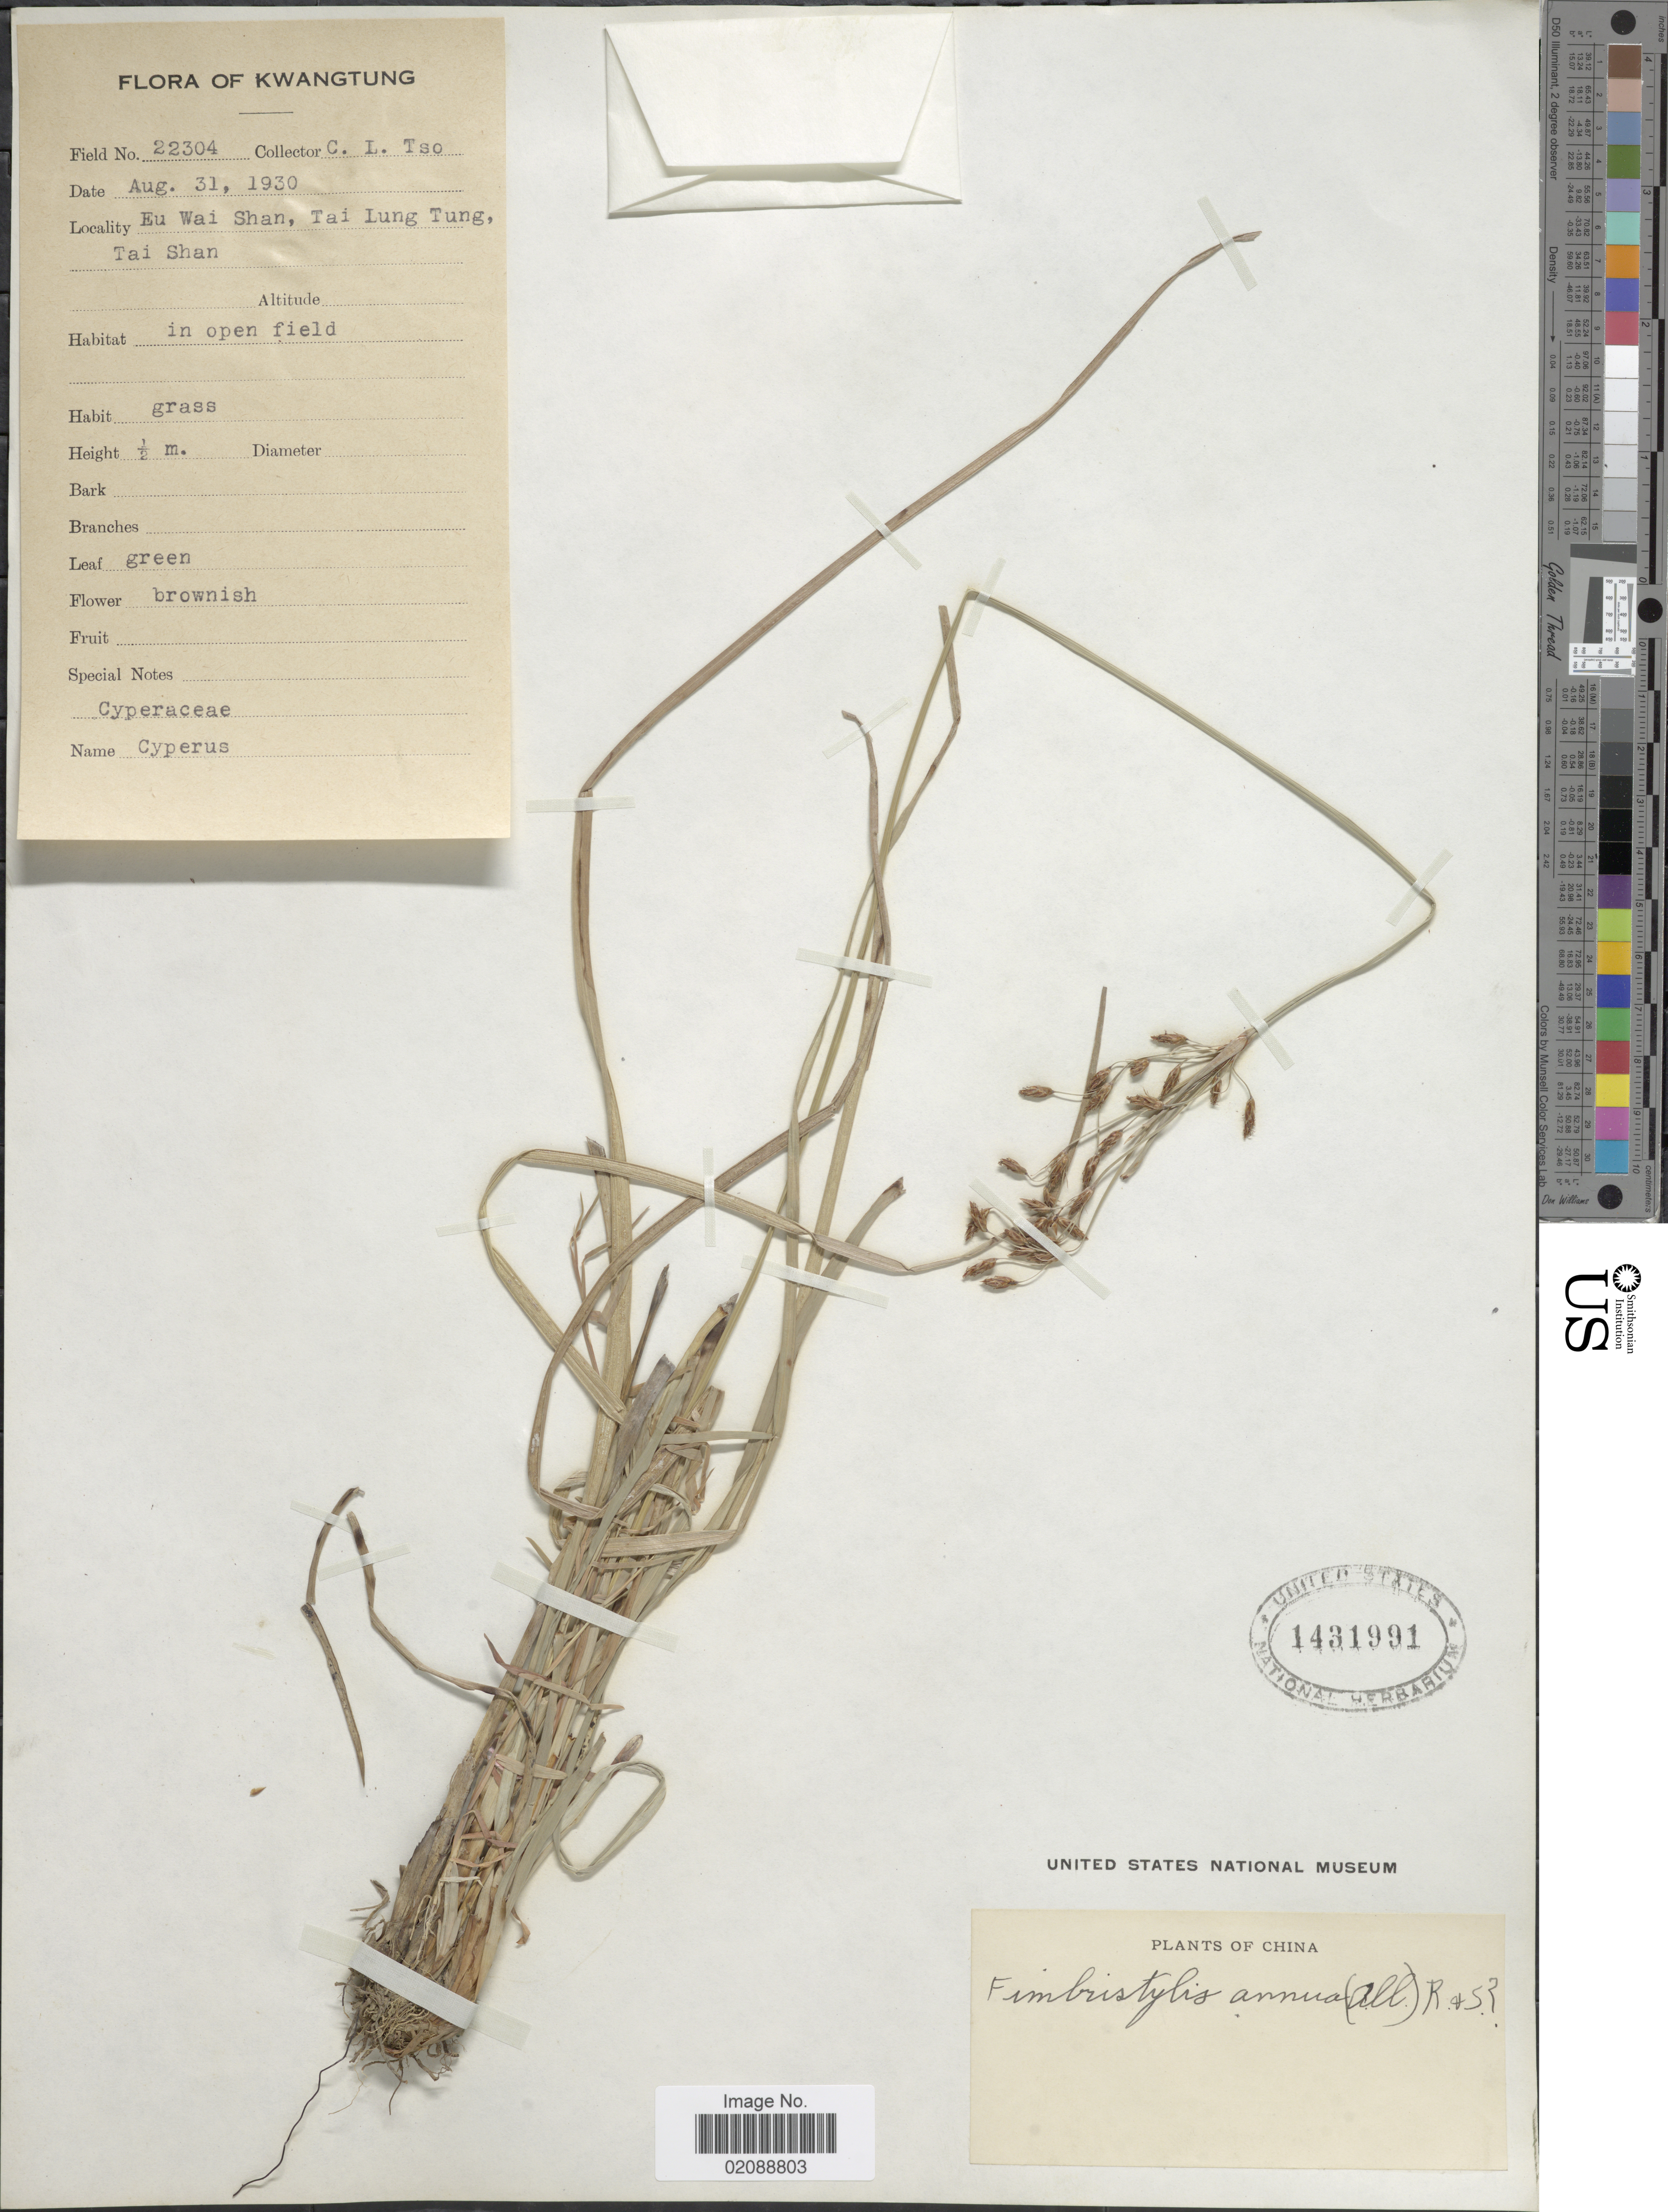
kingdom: Plantae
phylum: Tracheophyta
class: Liliopsida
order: Poales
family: Cyperaceae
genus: Fimbristylis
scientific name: Fimbristylis complanata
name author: (Retz.) Link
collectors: C. Tso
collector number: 22304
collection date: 1930-08-21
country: China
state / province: Guangdong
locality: Kwangtung, Eu Wai Shan, Tai Lung Tung, Tai Shan, in open field.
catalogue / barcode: US 1431991